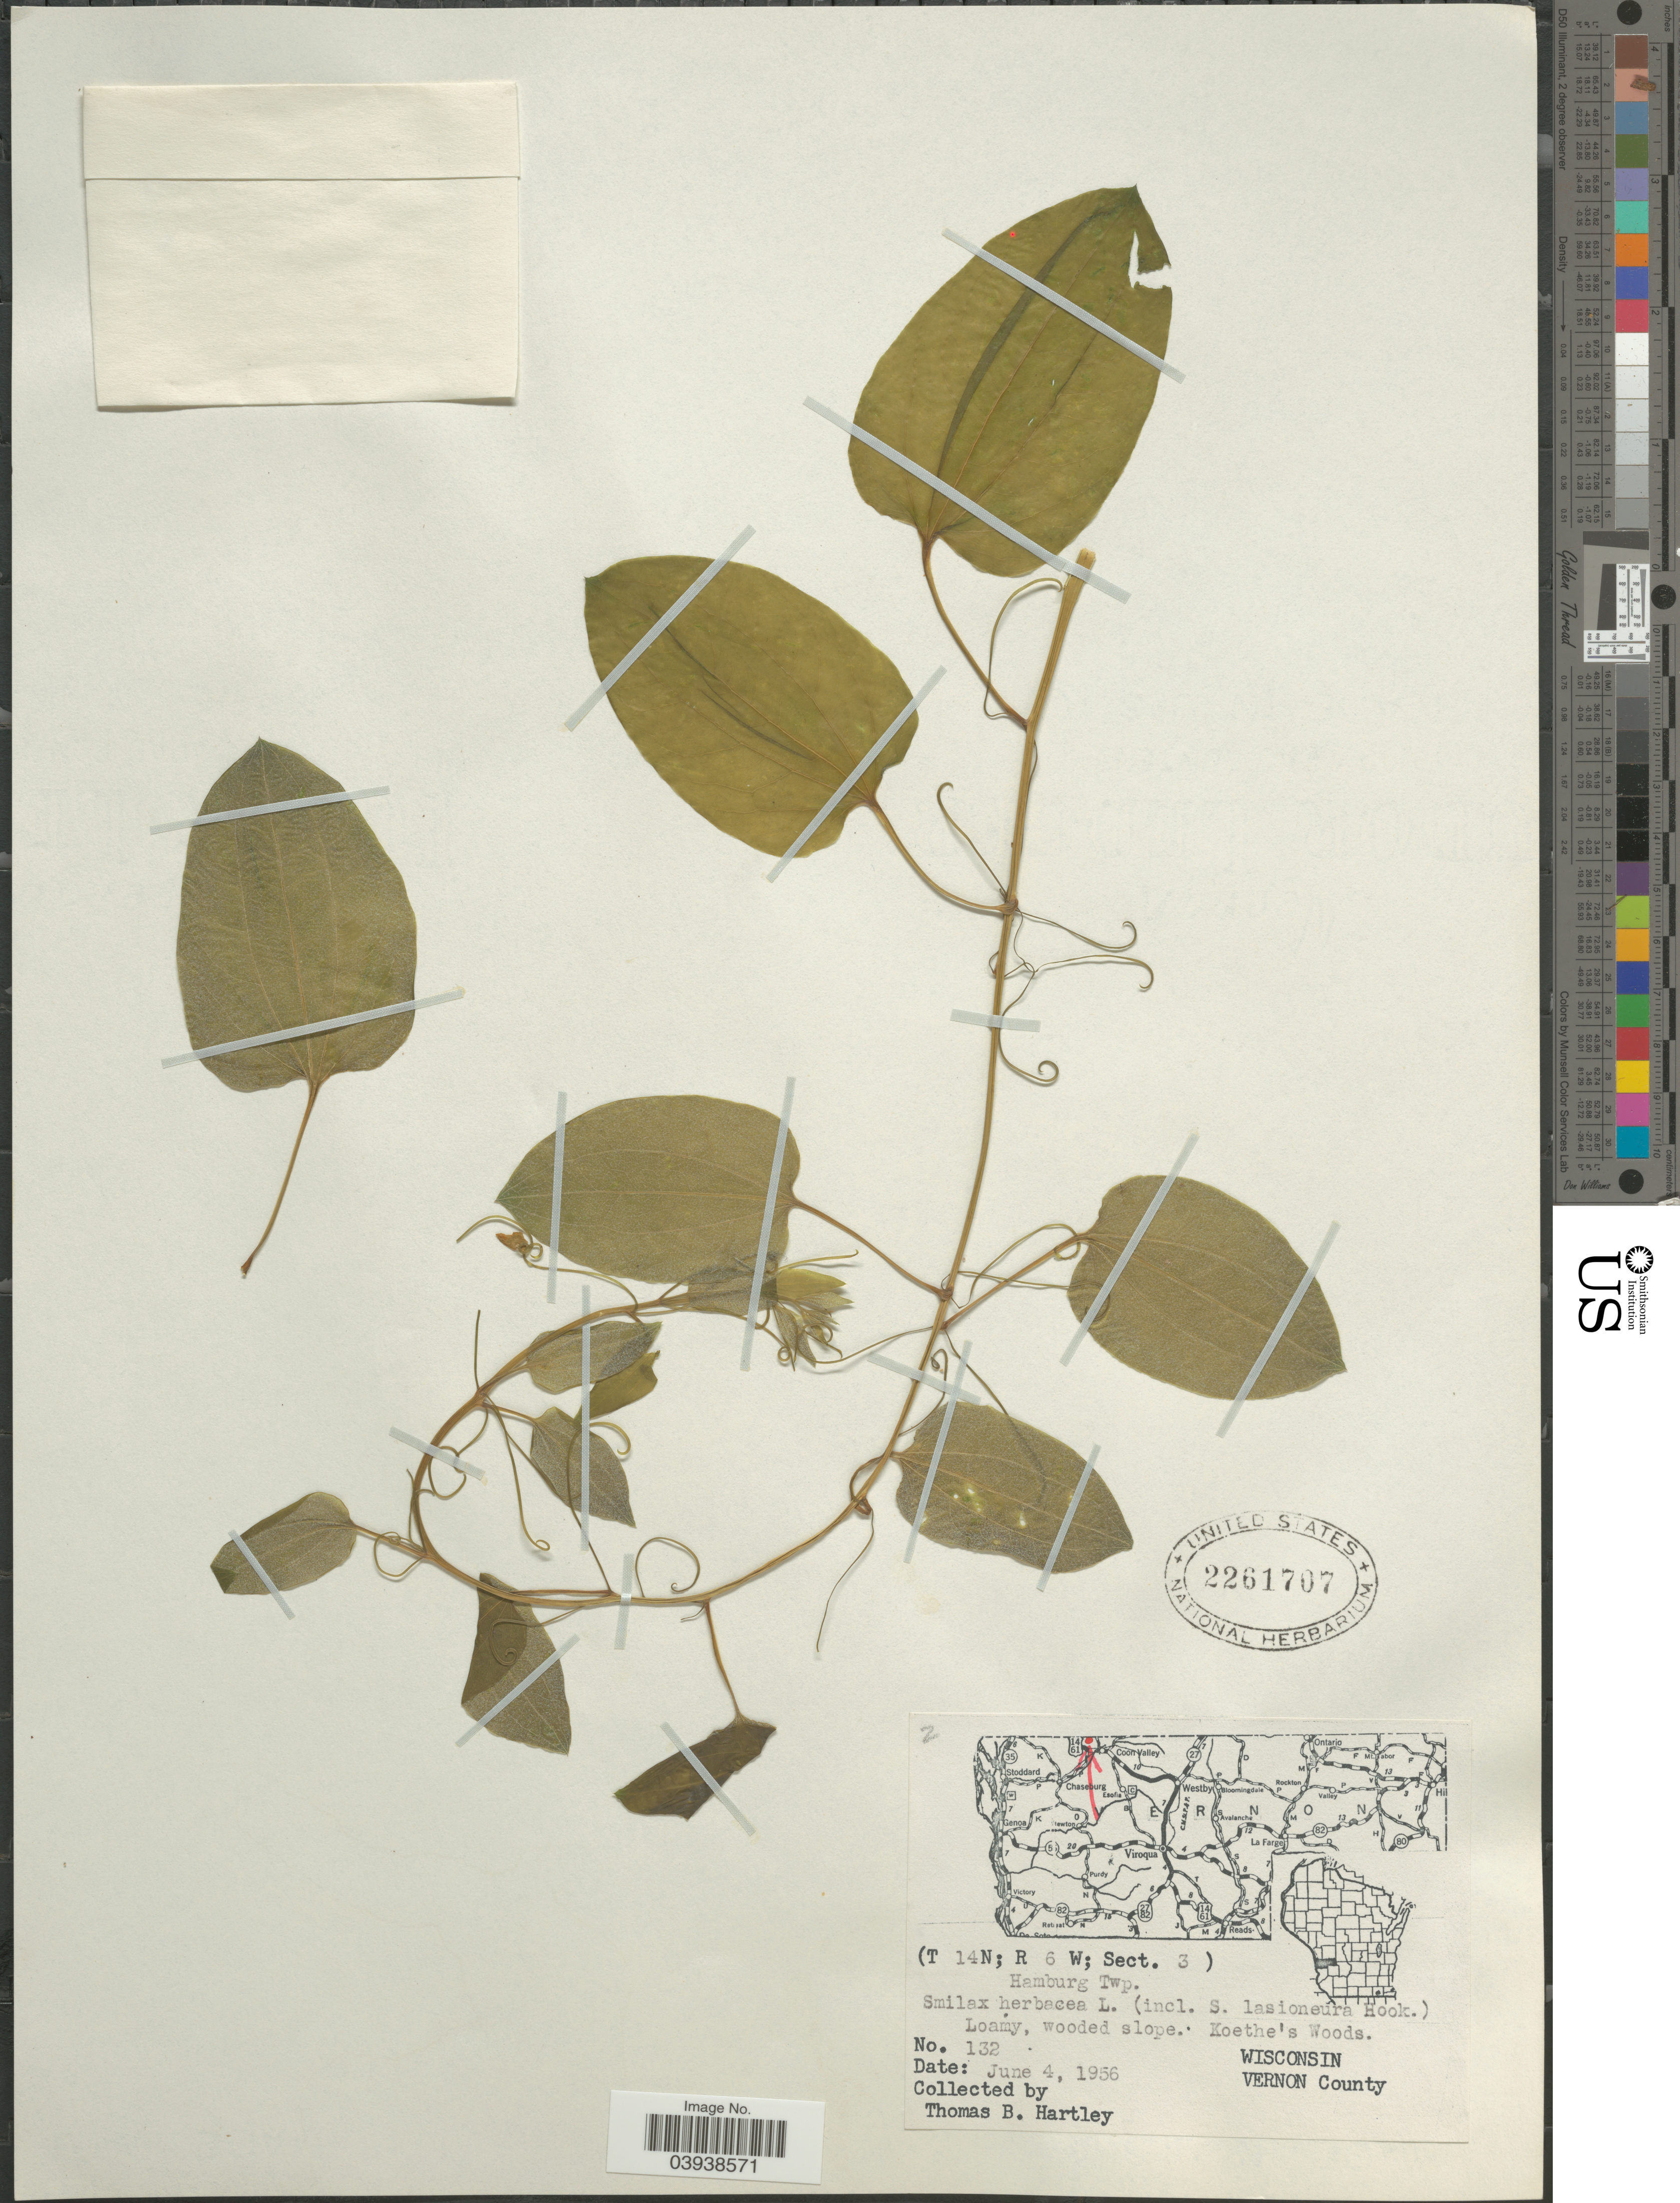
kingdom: Plantae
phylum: Tracheophyta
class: Liliopsida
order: Liliales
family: Smilacaceae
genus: Smilax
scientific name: Smilax herbacea var. lasioneuron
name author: (Hook.) A. DC.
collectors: T. Hartley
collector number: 132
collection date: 1956-06-04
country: United States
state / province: Wisconsin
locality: (T 14 N; R 6 W; Sect. 3). Hamburg Twp. Koethe's Woods. Venon County.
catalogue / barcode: US 2261707